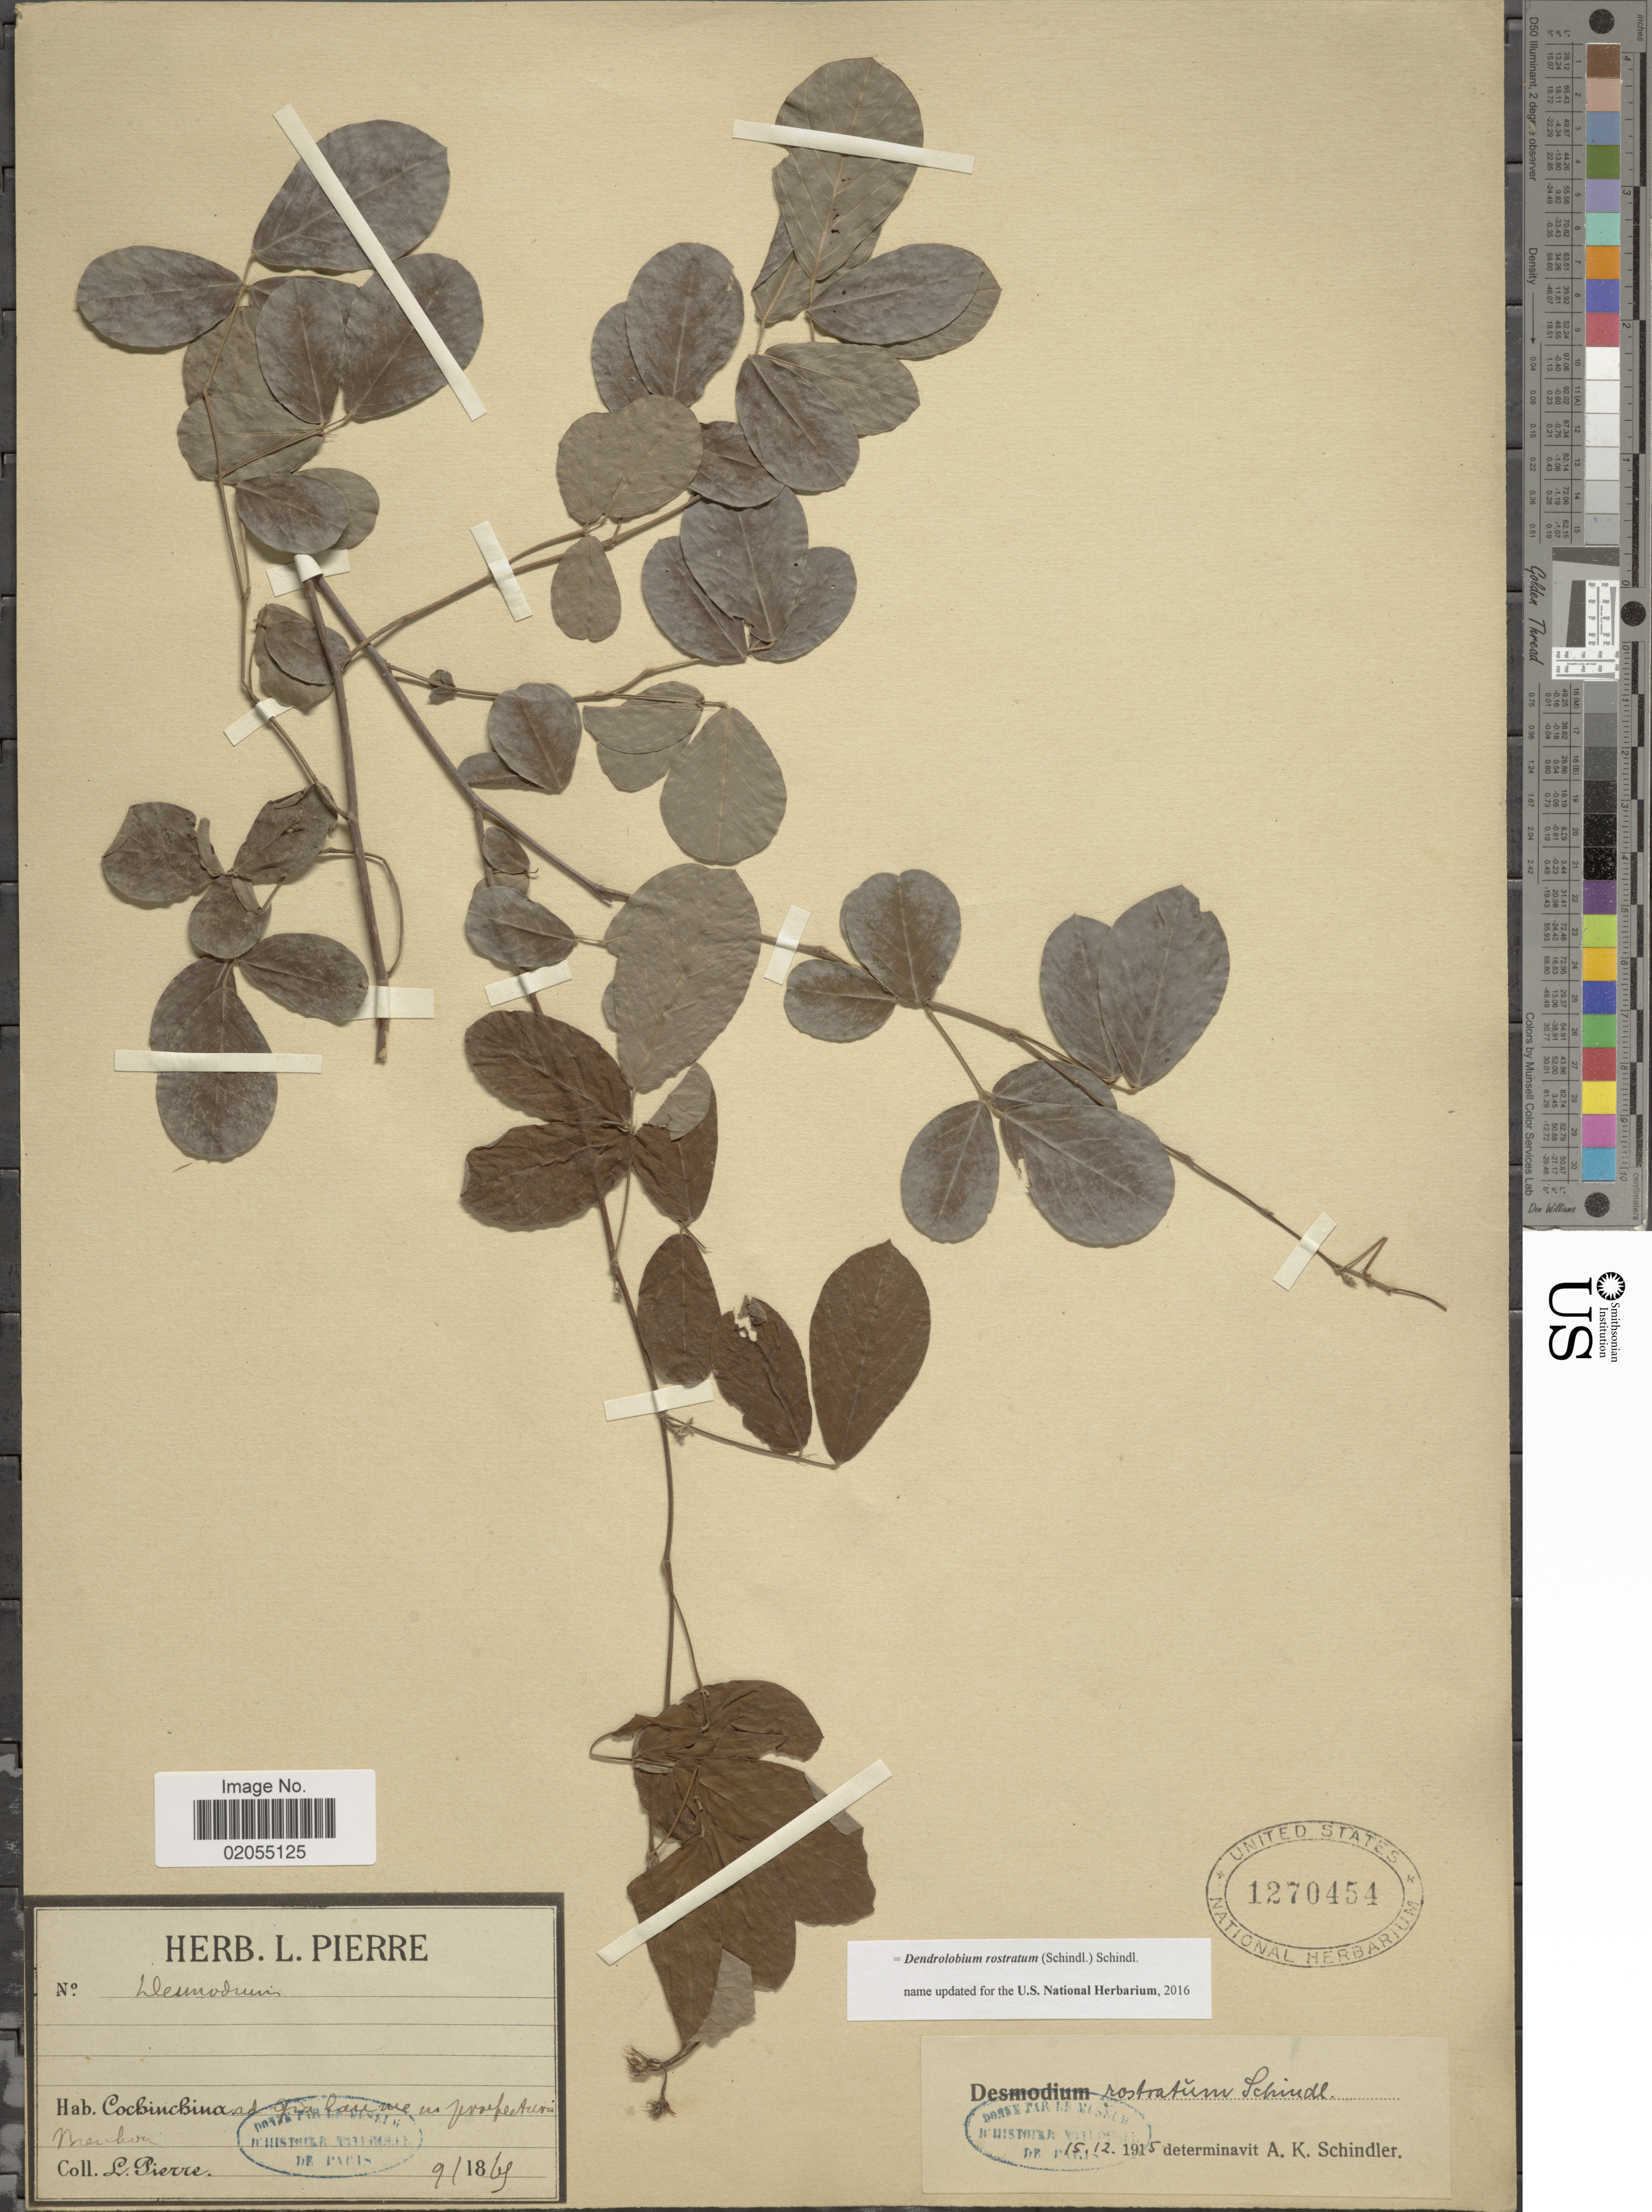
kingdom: Plantae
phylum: Tracheophyta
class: Magnoliopsida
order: Fabales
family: Fabaceae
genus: Dendrolobium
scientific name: Dendrolobium rostratum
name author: (Schindl.) Schindl.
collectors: L. Pierre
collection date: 1865-09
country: Vietnam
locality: Cochinchia: ad gia lau me ne profectura Menhou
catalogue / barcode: US 1270454